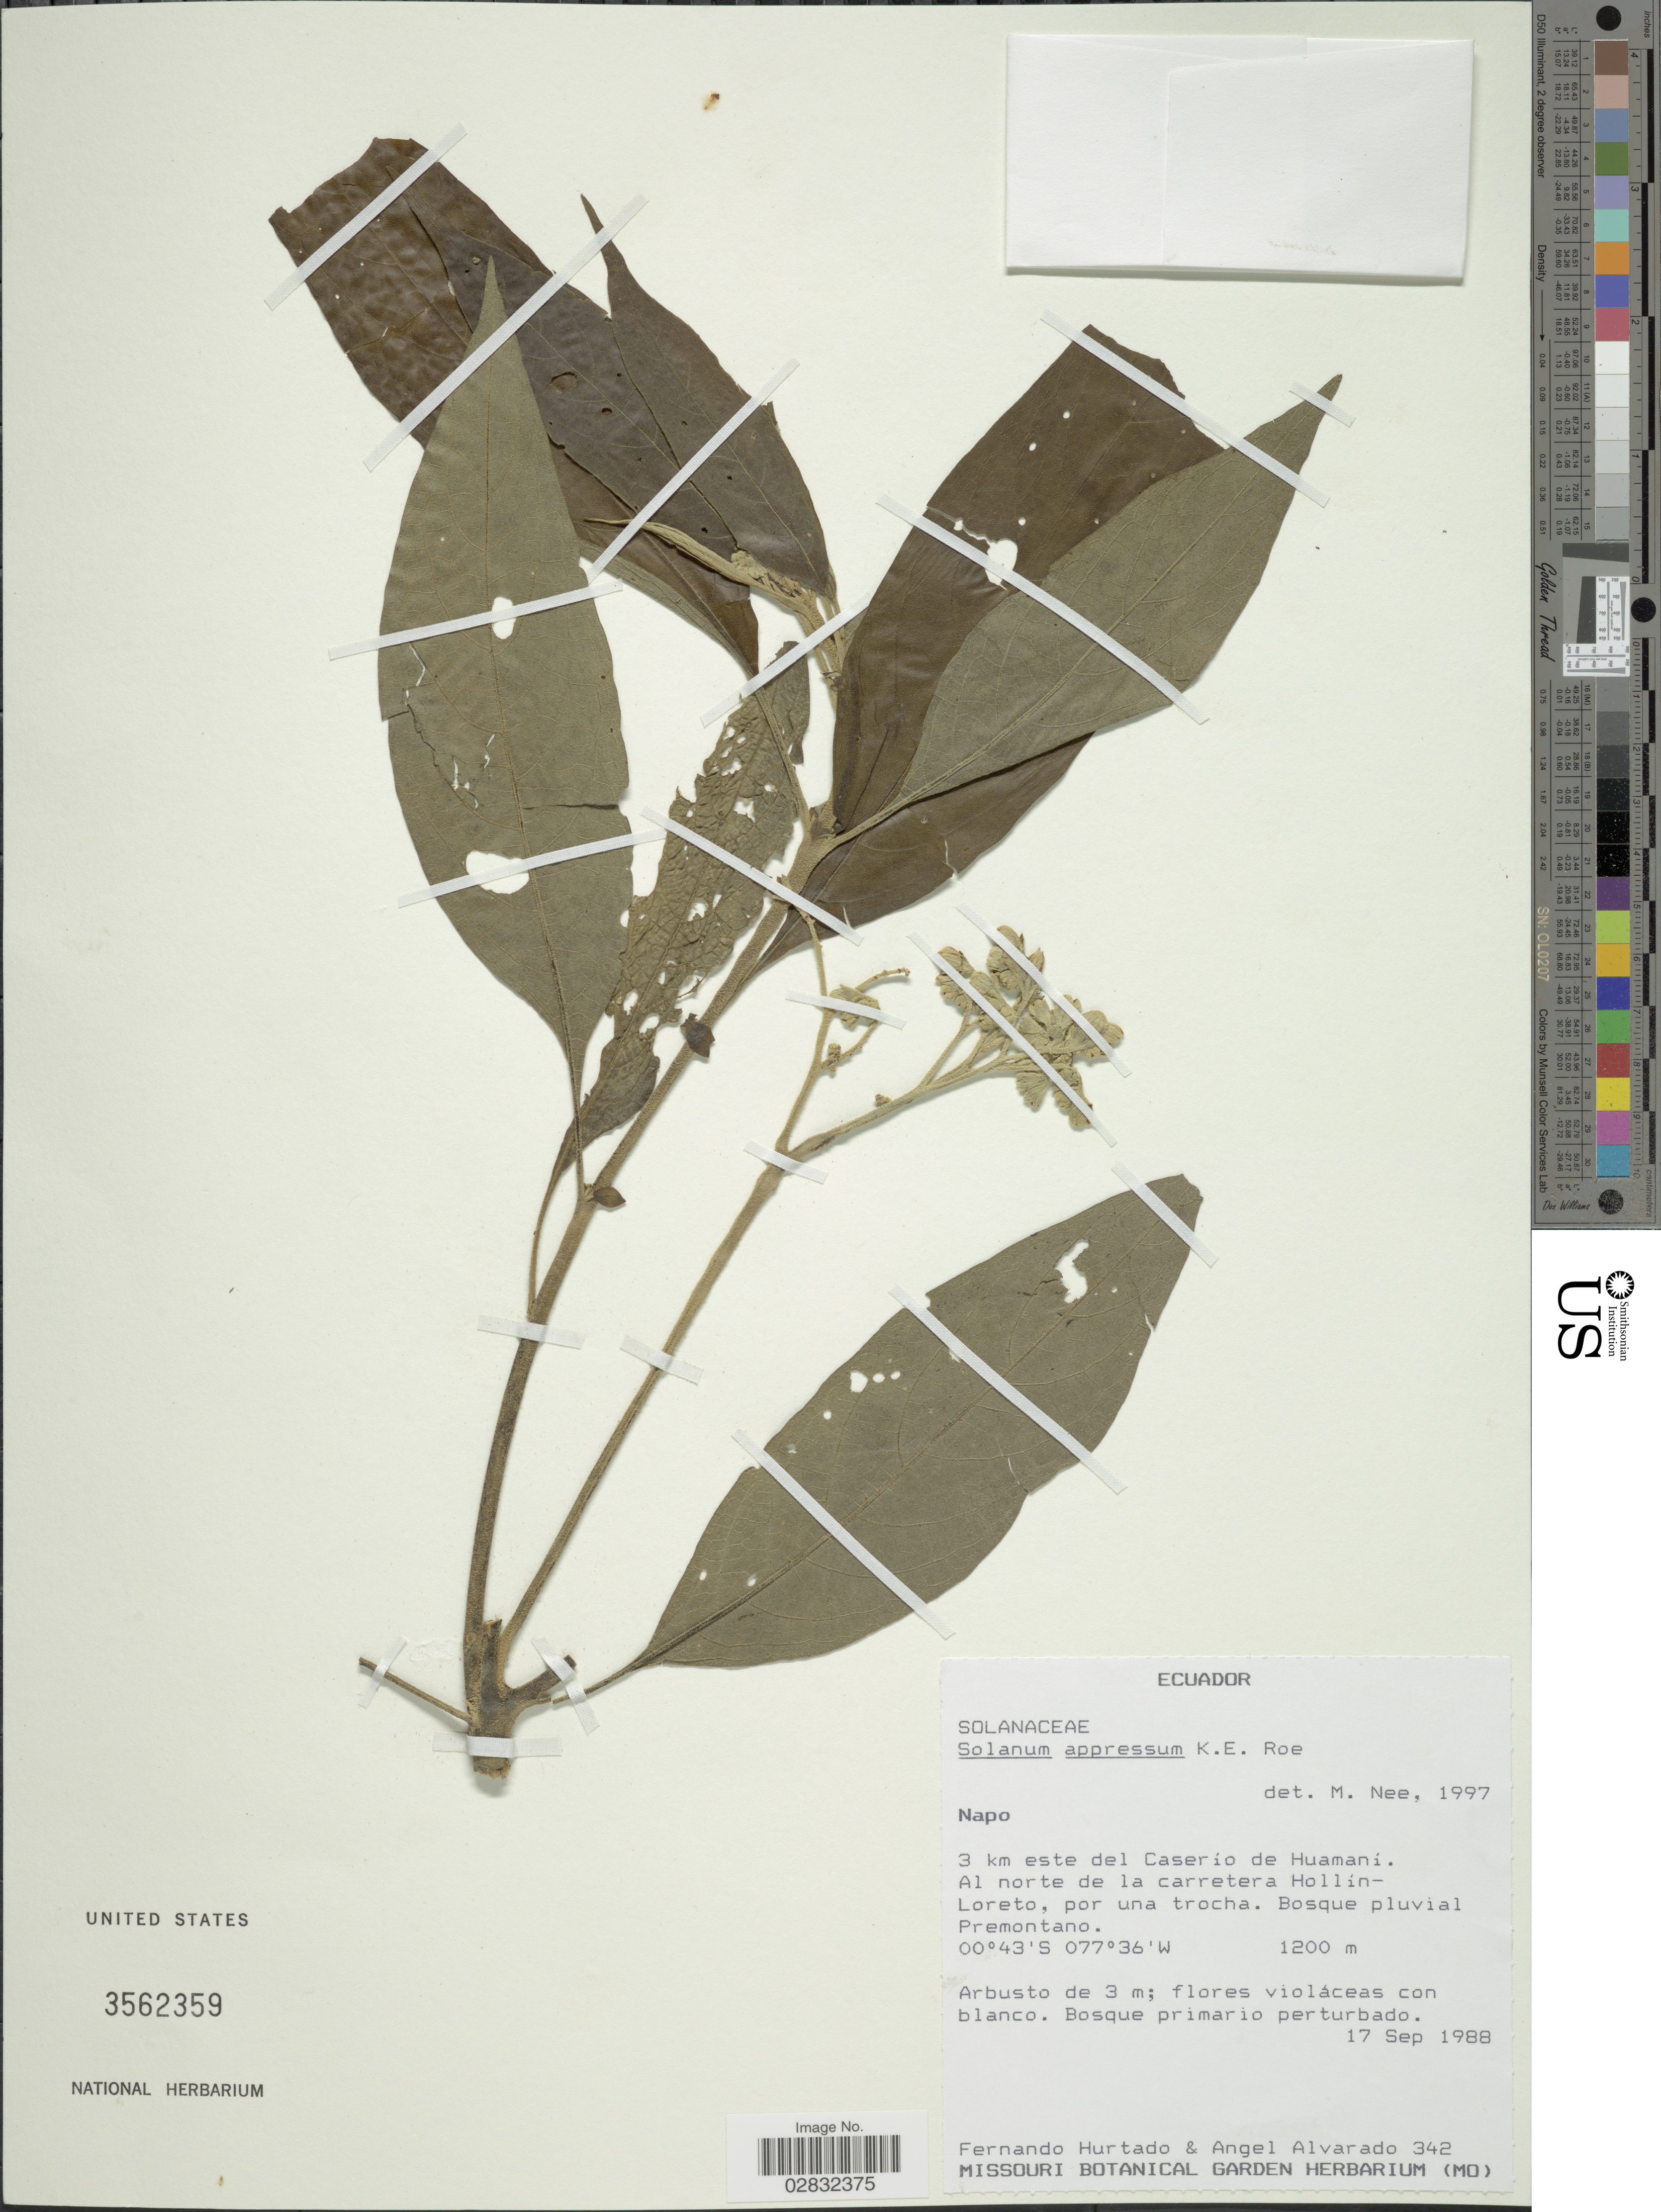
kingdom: Plantae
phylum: Tracheophyta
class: Magnoliopsida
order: Solanales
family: Solanaceae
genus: Solanum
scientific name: Solanum appressum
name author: K.E. Roe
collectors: F. Hurtado & A. Alvarado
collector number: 342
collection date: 1988-09-17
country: Ecuador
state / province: Napo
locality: Napo, 3 km este del Caserío de Huamaní, Al norte de la carretera Hollín-Loreto, por una trocha.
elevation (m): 1200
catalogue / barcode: US 3562359